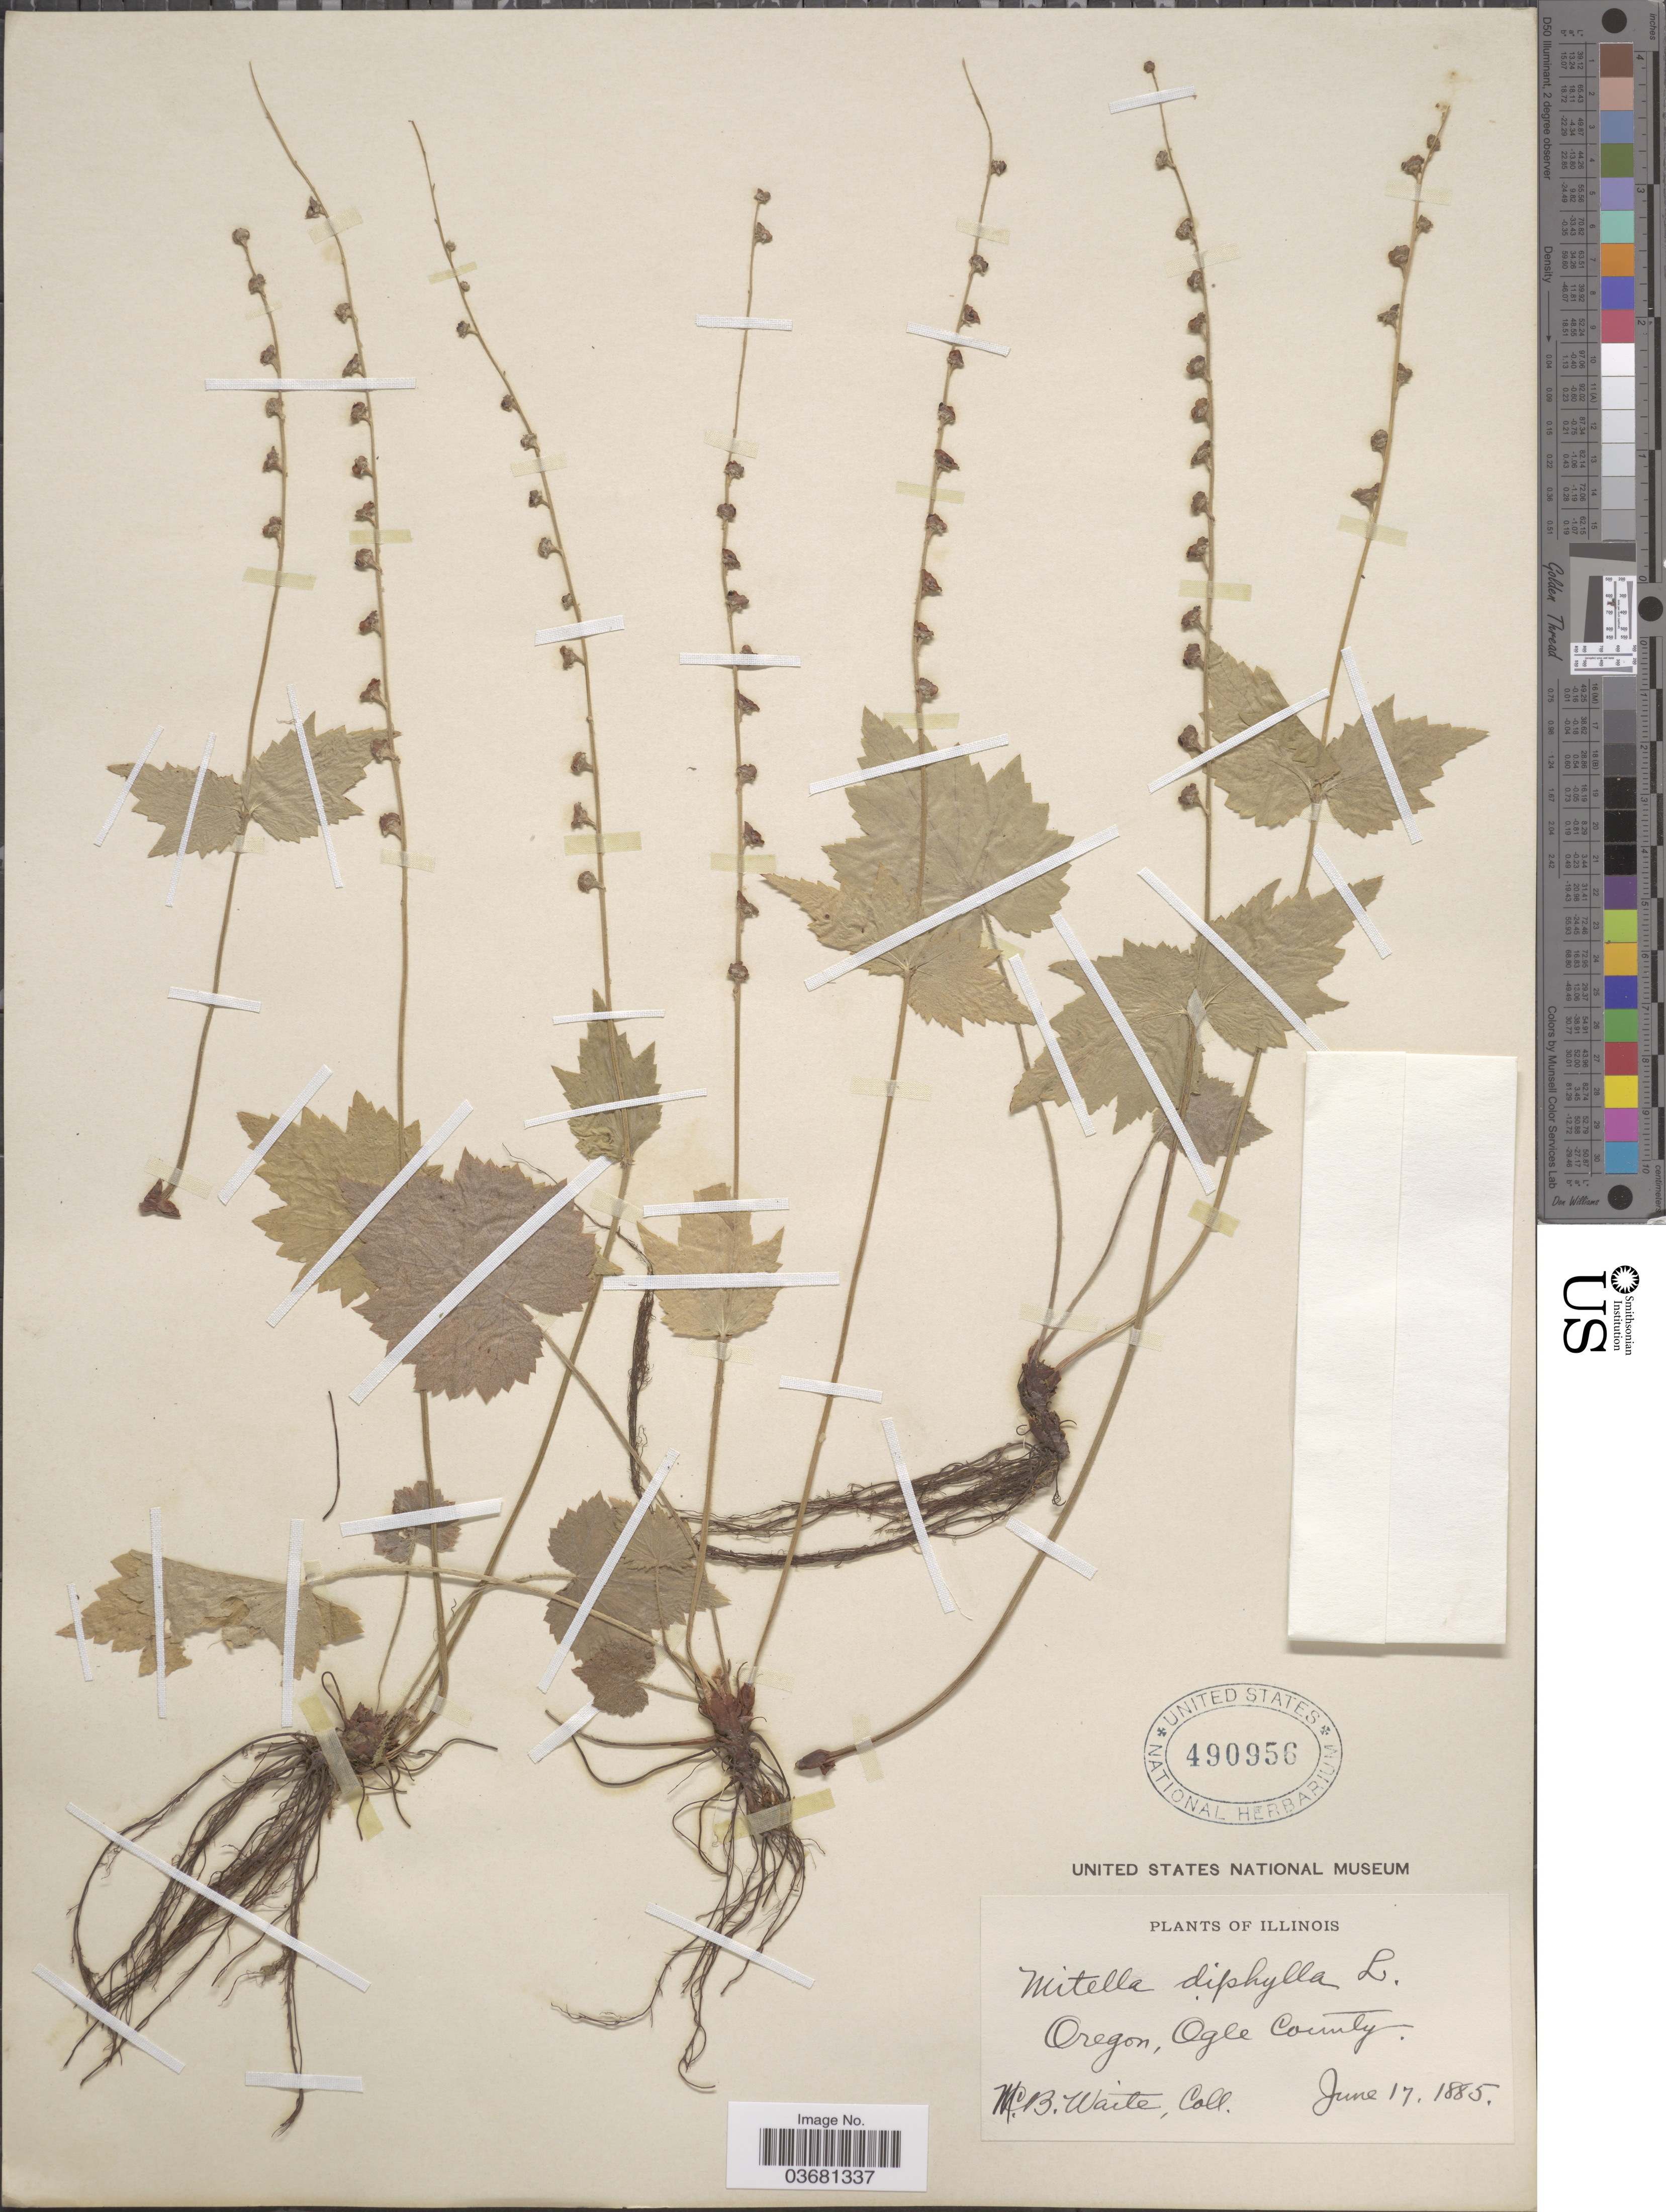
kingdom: Plantae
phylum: Tracheophyta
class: Magnoliopsida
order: Saxifragales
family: Saxifragaceae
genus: Mitella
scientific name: Mitella diphylla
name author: L.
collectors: M. B. Waite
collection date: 1885-06-17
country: United States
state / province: Illinois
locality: Oregon, Ogle County.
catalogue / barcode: US 490956